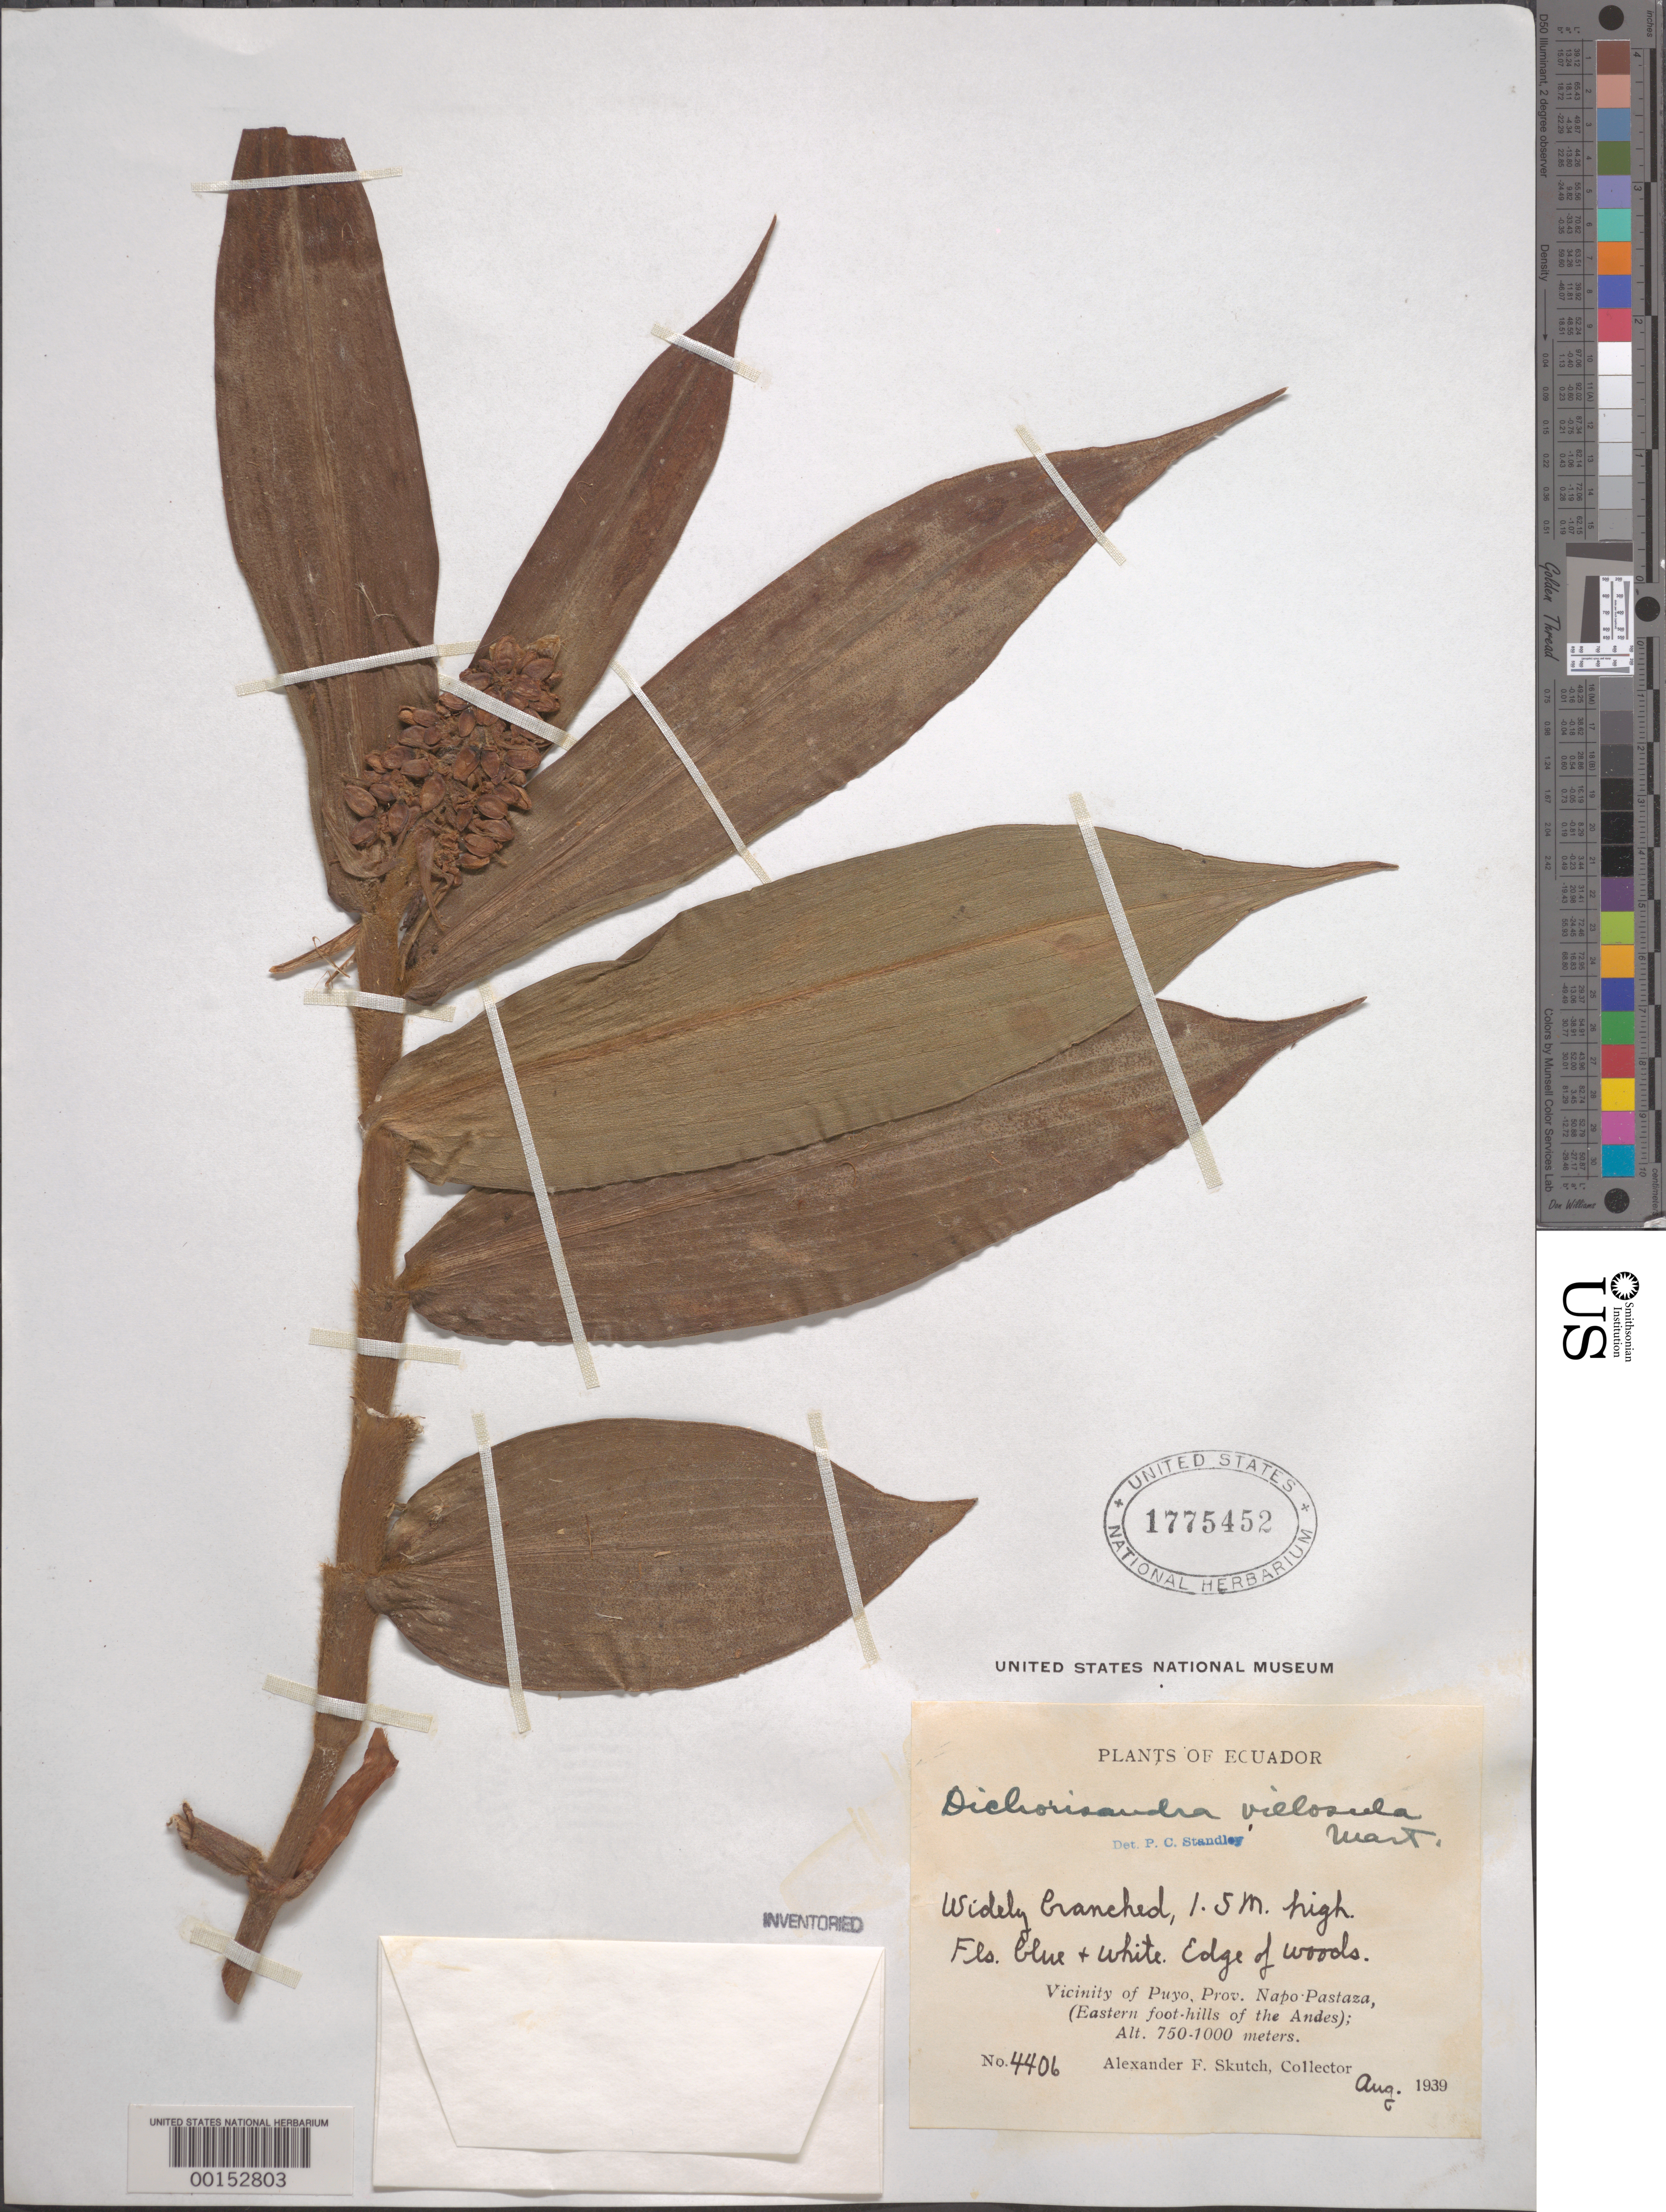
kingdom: Plantae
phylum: Tracheophyta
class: Liliopsida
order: Commelinales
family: Commelinaceae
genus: Dichorisandra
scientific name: Dichorisandra ulei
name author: J.F. Macbr.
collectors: A. F. Skutch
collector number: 4406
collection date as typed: Aug 1939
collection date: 1939-08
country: Ecuador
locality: Puyo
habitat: Woods edge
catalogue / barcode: US 1775452